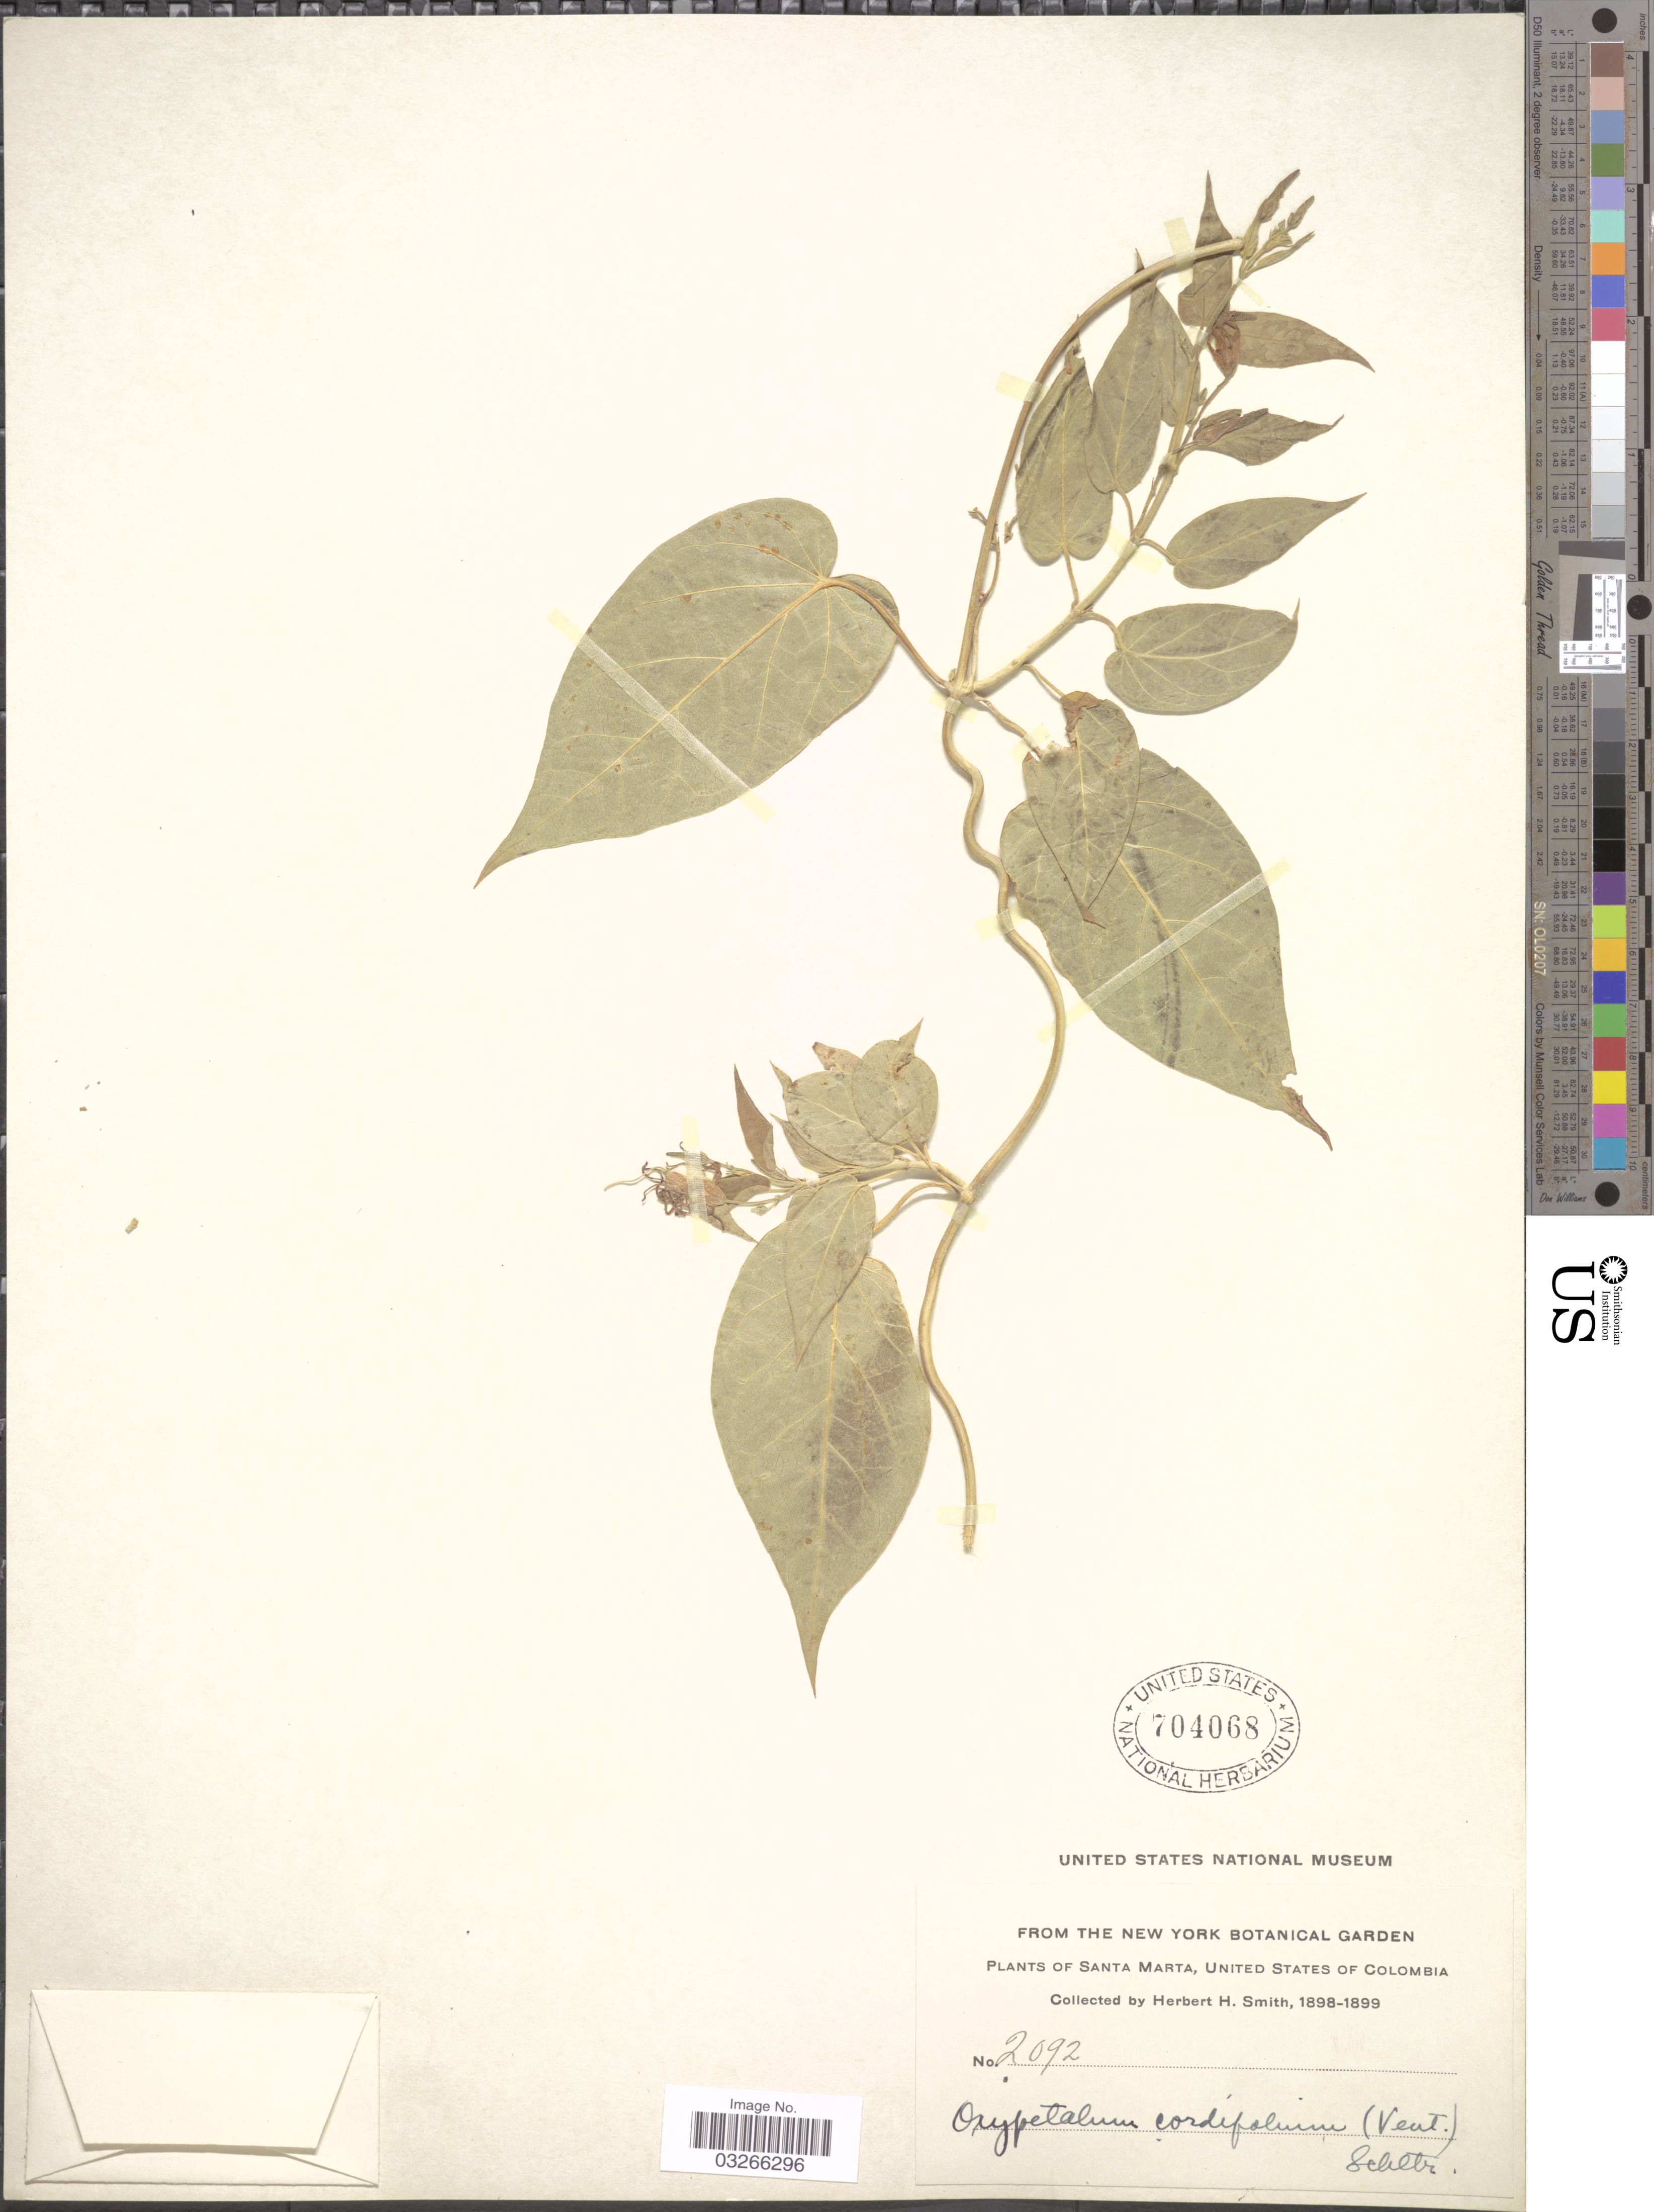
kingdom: Plantae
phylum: Tracheophyta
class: Magnoliopsida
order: Gentianales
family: Apocynaceae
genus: Oxypetalum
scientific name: Oxypetalum cordifolium subsp. cordifolium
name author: (Vent.) Schltr.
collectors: Herbert H. Smith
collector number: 2092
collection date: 1898/1899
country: Colombia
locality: Santa Marta, United States of Colombia.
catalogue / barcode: US 704068